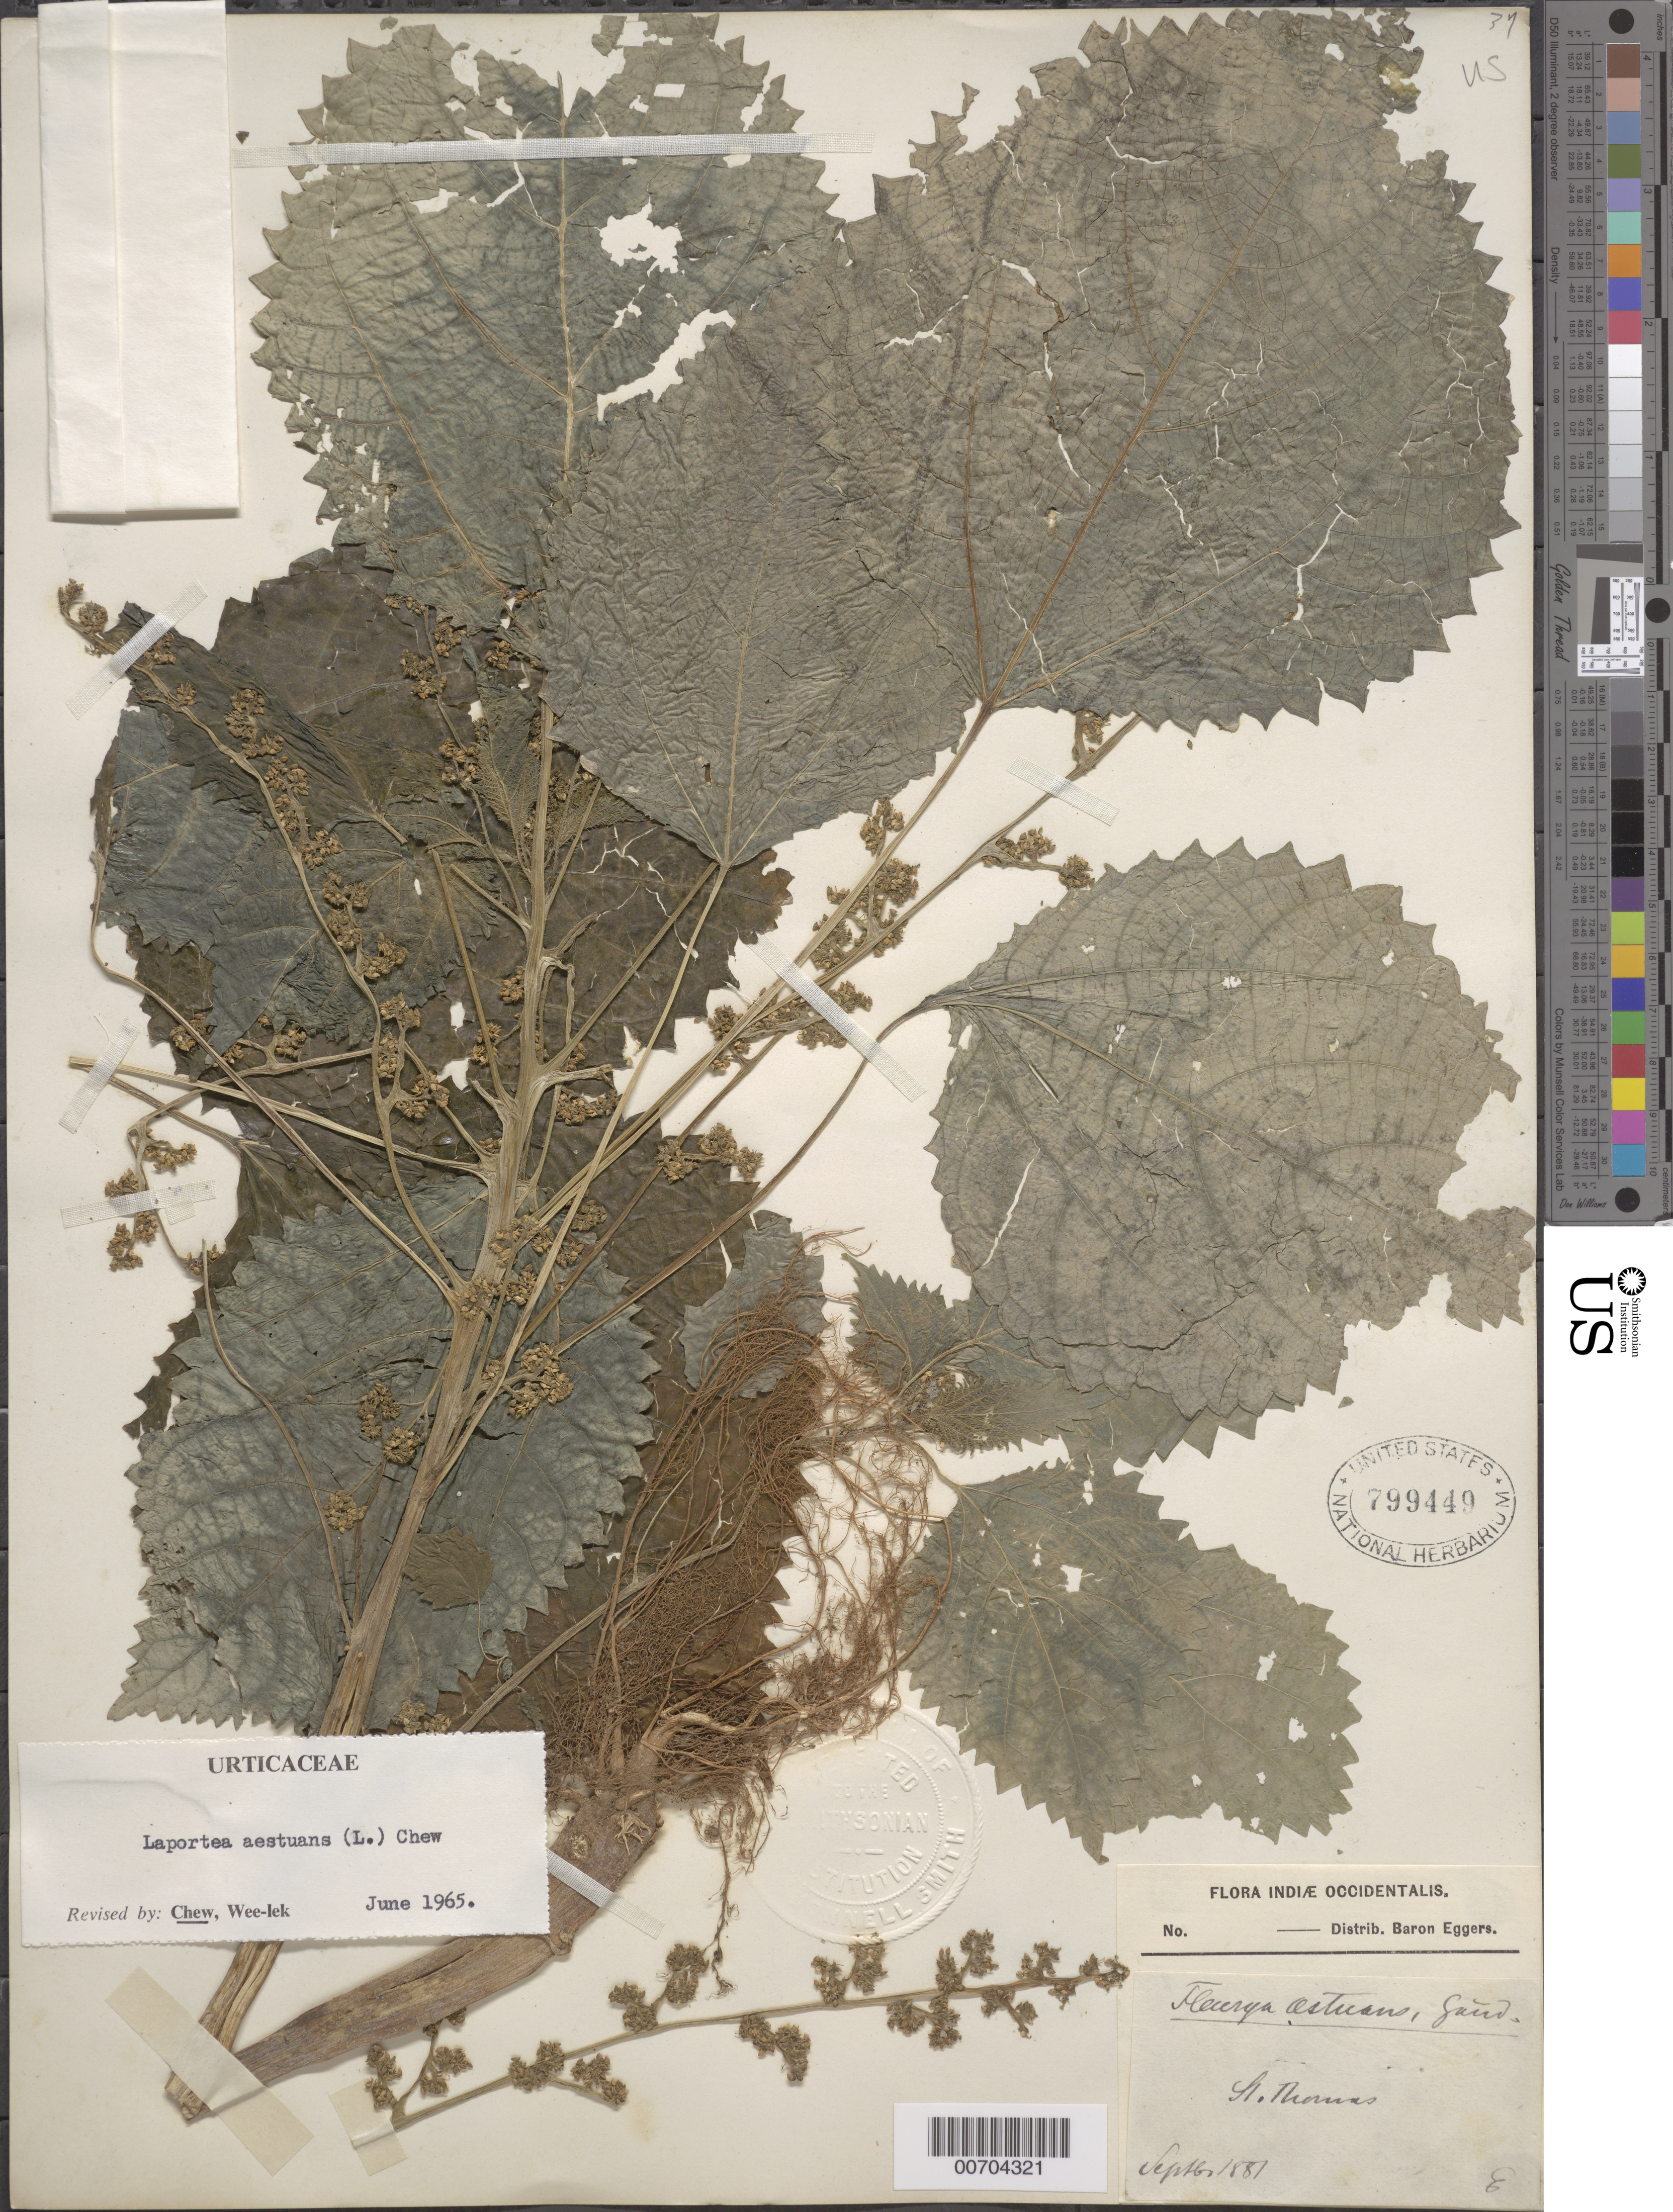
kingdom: Plantae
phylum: Tracheophyta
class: Magnoliopsida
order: Rosales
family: Urticaceae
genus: Laportea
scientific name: Laportea aestuans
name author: (L.) Chew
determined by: Chew, Wee-Lek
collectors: H. F. A. von Eggers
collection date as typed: Sep 1881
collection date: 1881-09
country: U.S. Virgin Islands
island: St. Thomas Island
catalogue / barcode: US 799449